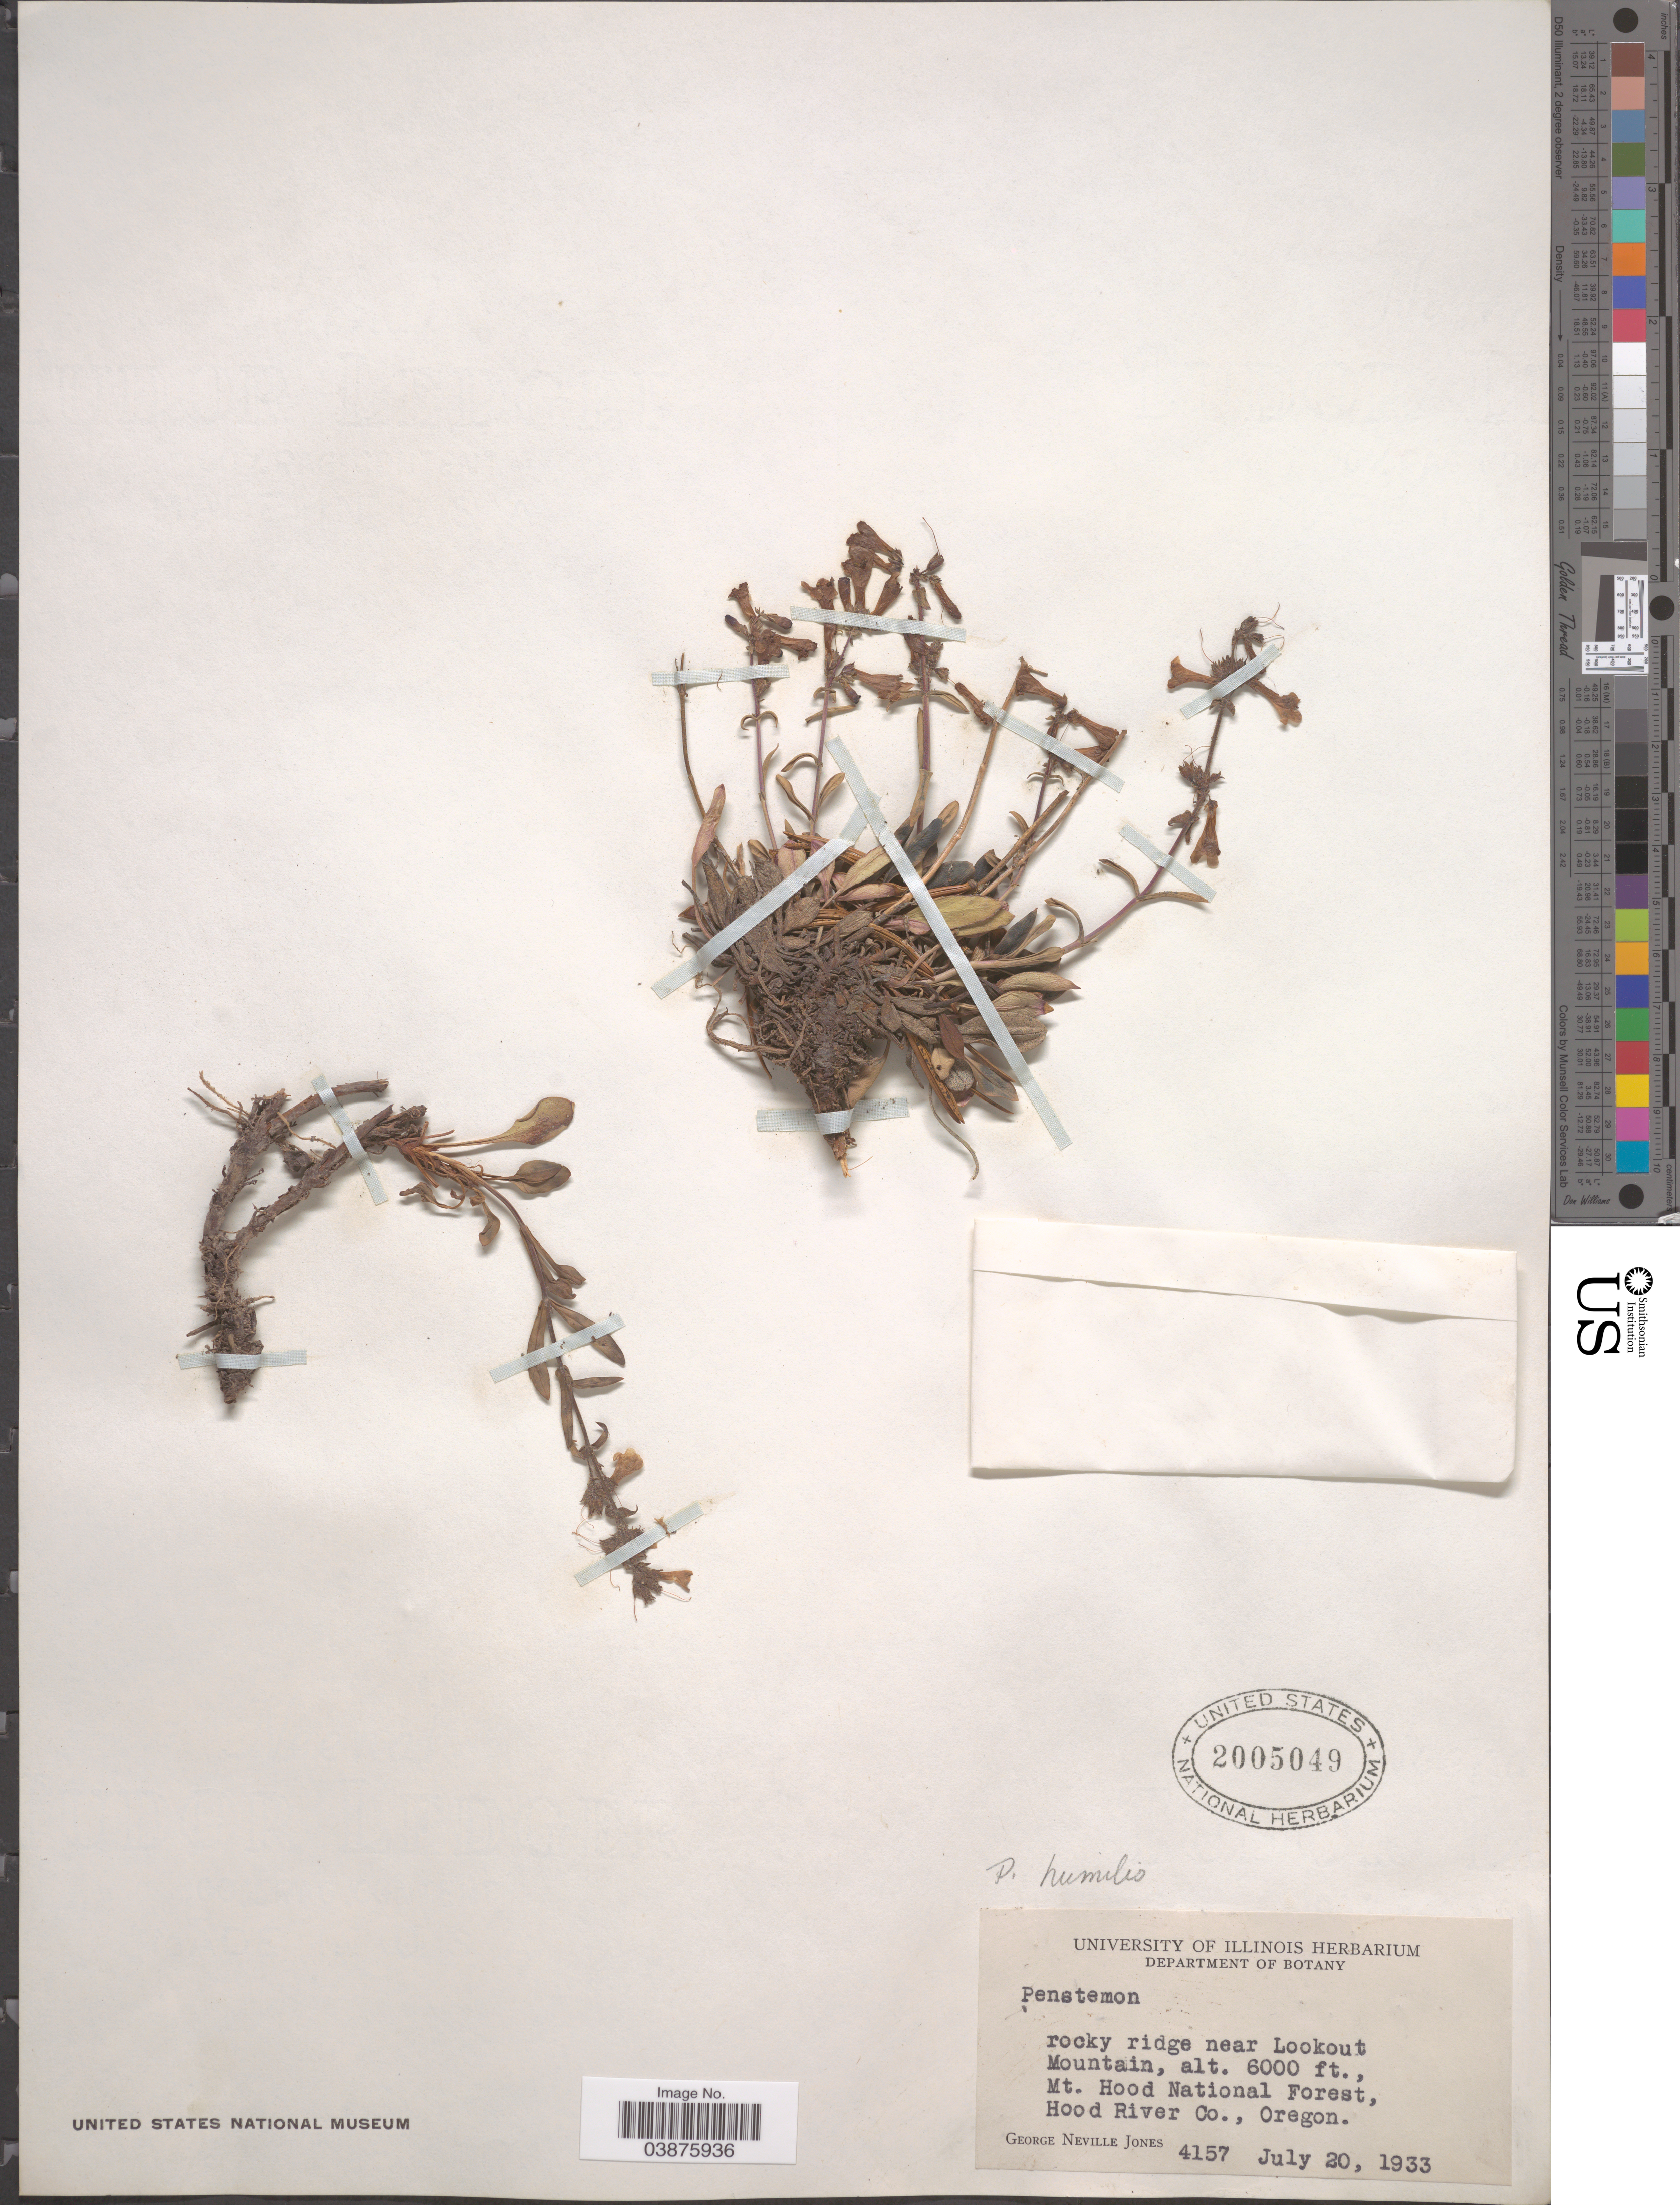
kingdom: Plantae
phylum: Tracheophyta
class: Magnoliopsida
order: Lamiales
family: Plantaginaceae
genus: Penstemon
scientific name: Penstemon humilis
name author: Nutt. ex A. Gray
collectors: G. N. Jones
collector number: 4157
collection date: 1933-07-20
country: United States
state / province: Oregon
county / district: Hood River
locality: Near Lookout Mountain. Mt. Hood National Forest, Hood River Co.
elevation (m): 1829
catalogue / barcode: US 2005049